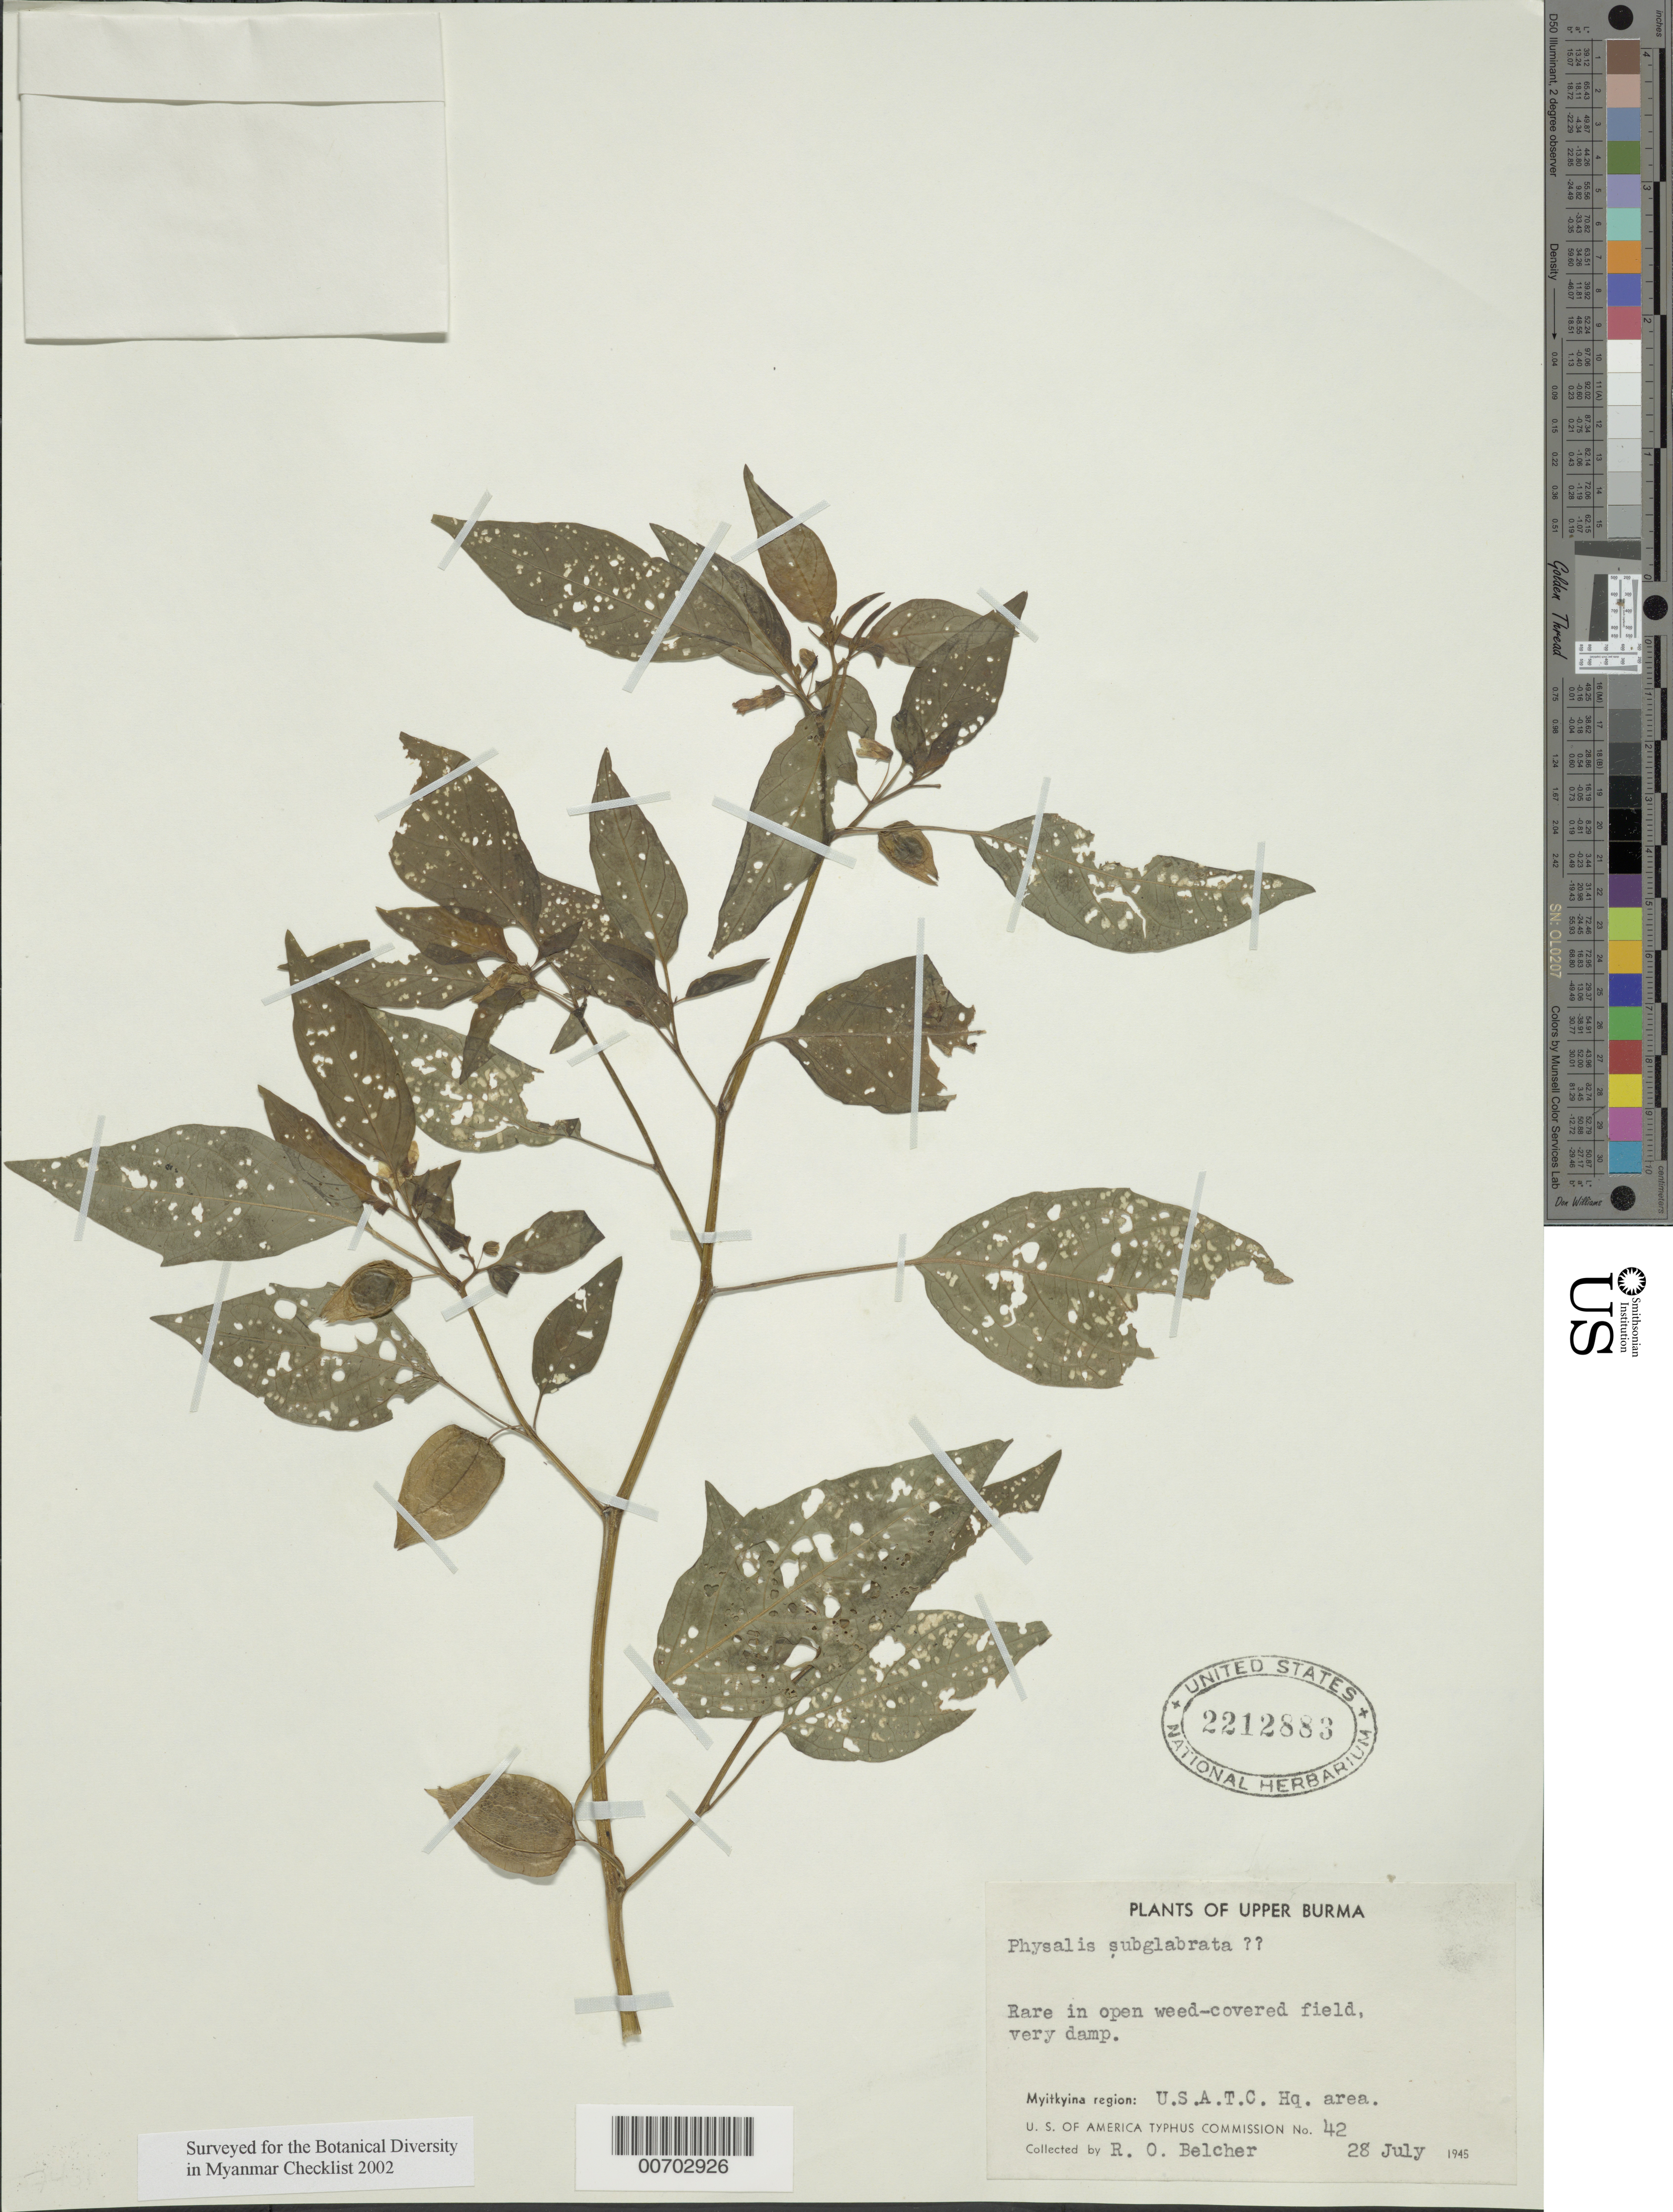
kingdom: Plantae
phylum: Tracheophyta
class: Magnoliopsida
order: Solanales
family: Solanaceae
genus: Physalis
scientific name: Physalis subglabrata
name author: Mack. & Bush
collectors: R. Belcher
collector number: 42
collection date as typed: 28 Jul 1945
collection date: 1945-07-28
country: Myanmar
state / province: Kachin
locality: Myitkyina, U.S.A.T.C. Hq. Area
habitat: Open weed-covered field, very damp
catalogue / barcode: US 2212883